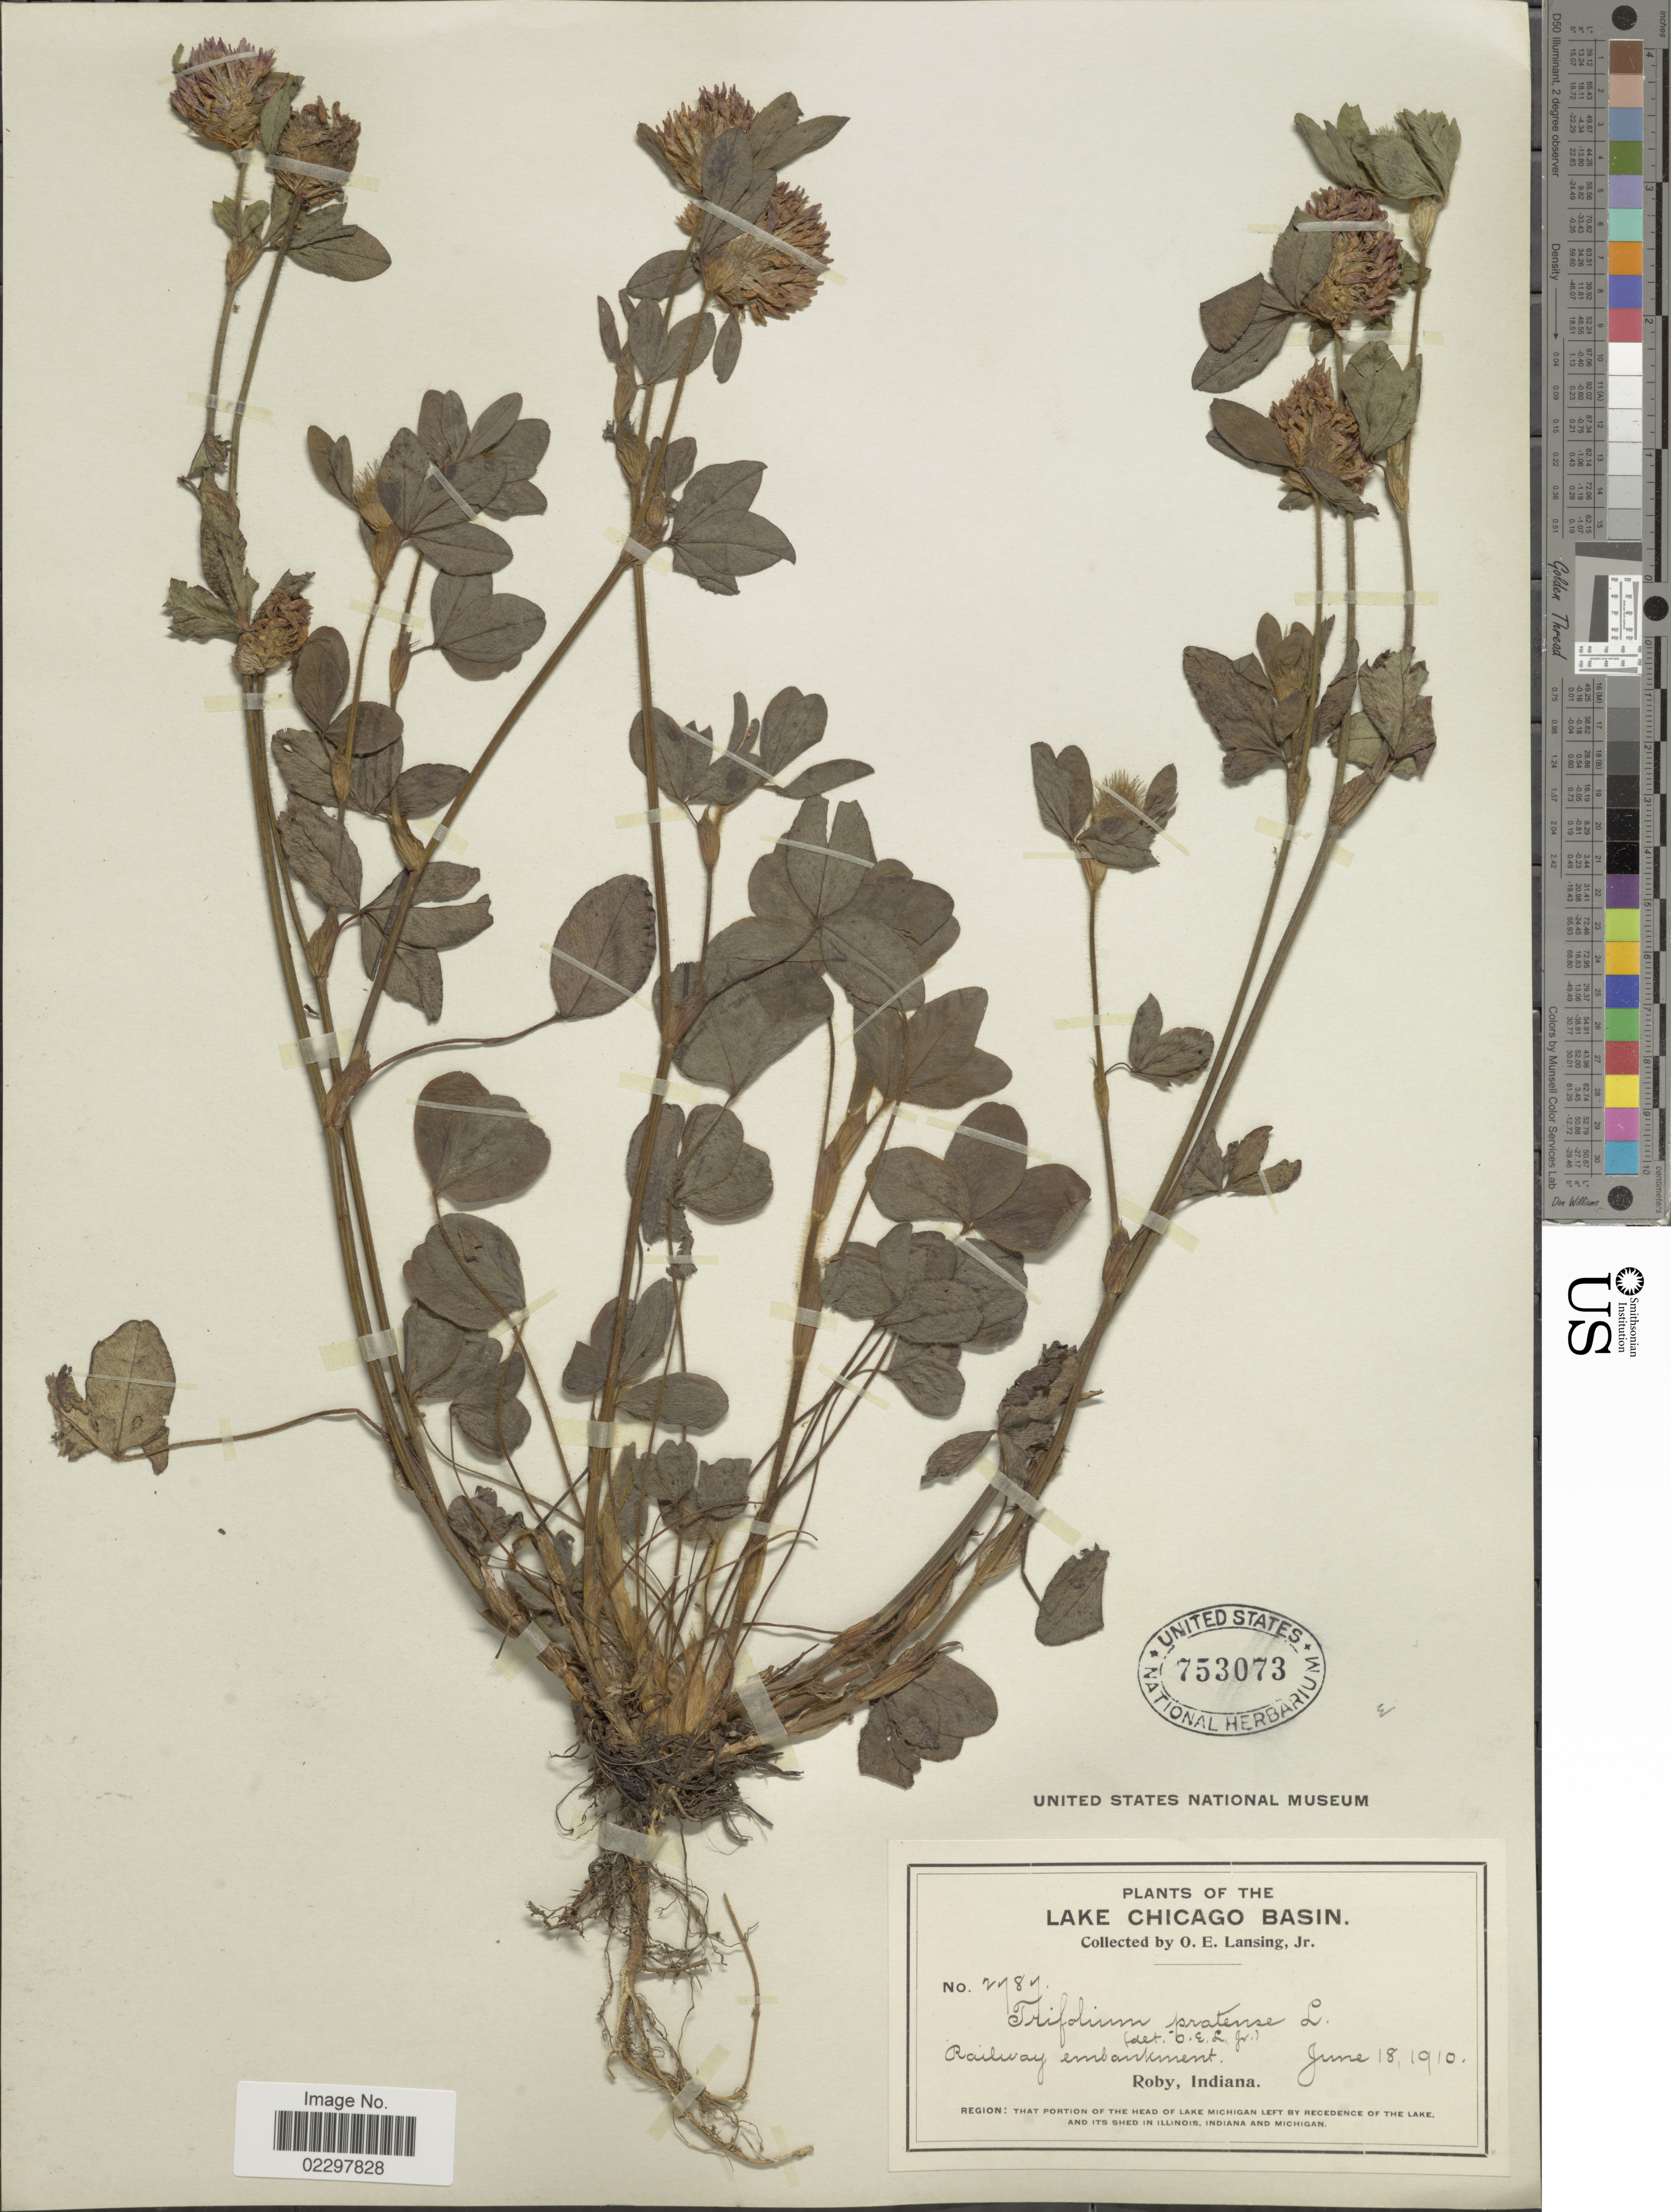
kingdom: Plantae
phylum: Tracheophyta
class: Magnoliopsida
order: Fabales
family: Fabaceae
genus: Trifolium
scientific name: Trifolium pratense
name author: L.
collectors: O. E. Lansing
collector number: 2787*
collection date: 1910-06-18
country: United States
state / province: Indiana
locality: Lake Chicago Basin, Railway embankment, Regio: that portion of the head of Lake Michigan left by Recedence of the lake and its shed in Illionois, Indiana and Michigan.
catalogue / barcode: US 753073